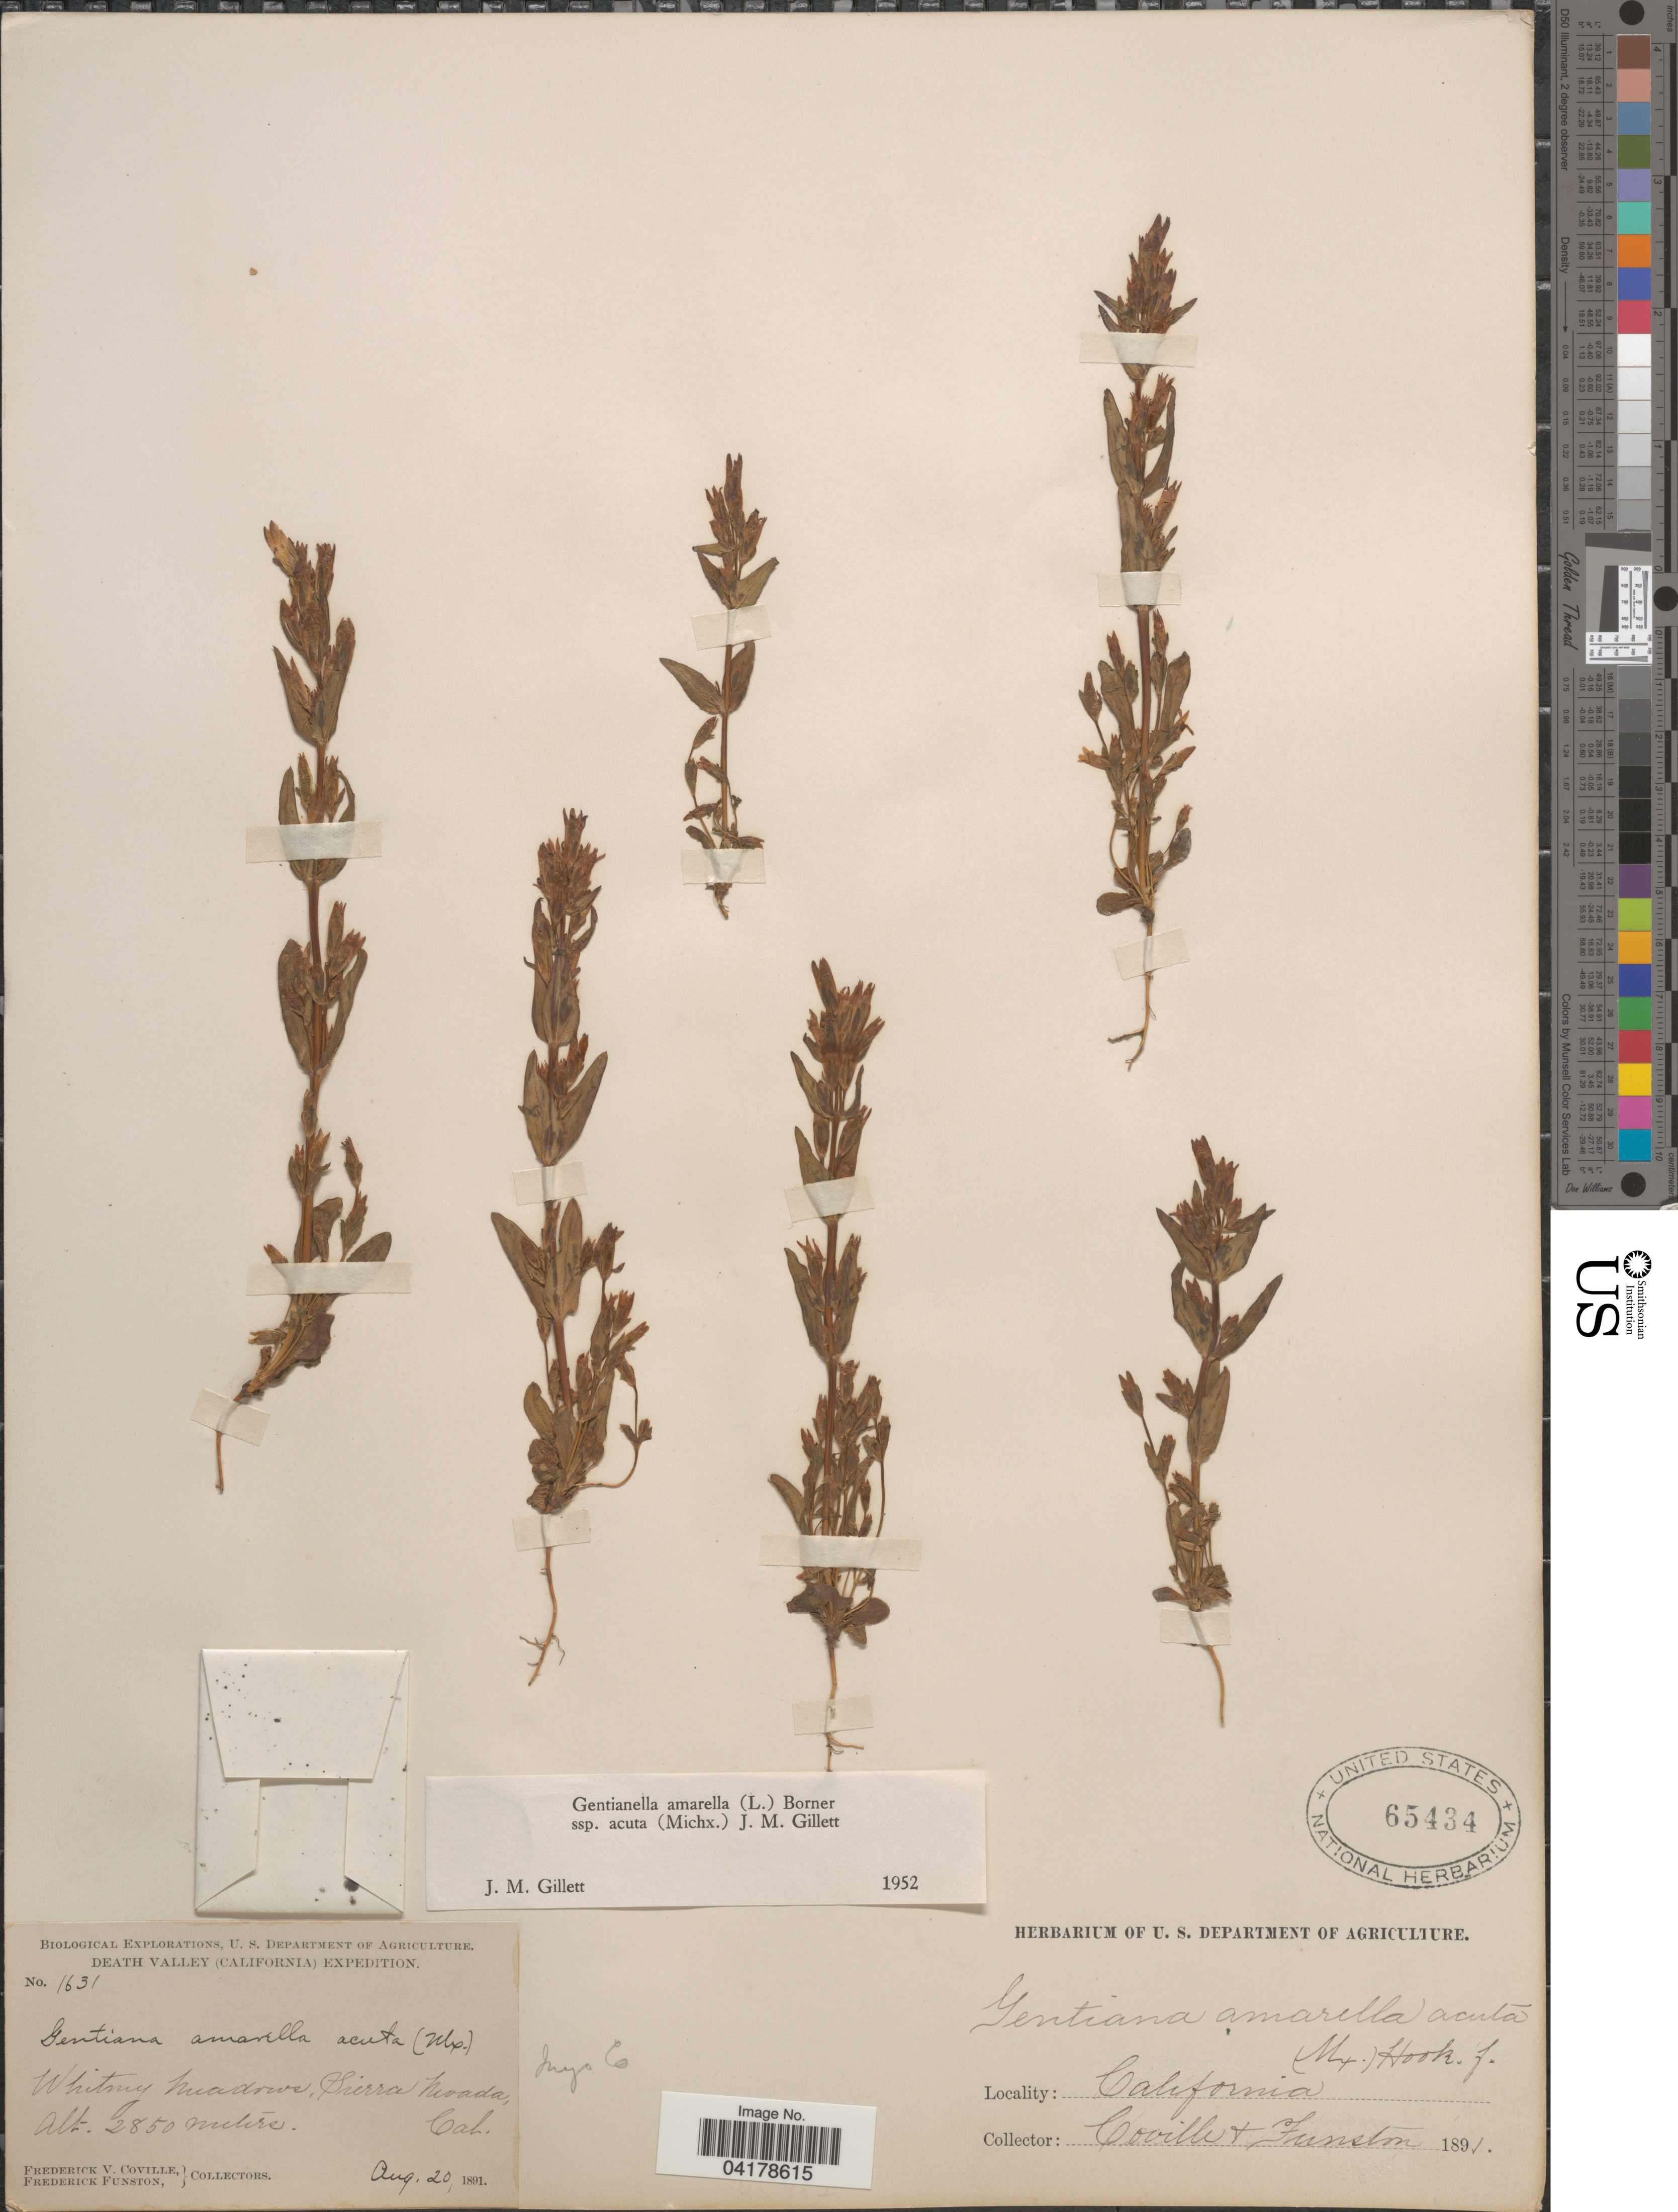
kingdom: Plantae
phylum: Tracheophyta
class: Magnoliopsida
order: Gentianales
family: Gentianaceae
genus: Gentianella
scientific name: Gentianella amarella subsp. acuta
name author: (Michx.) J.M. Gillett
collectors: F. V. Coville & F. Funston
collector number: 1631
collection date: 1891-08-20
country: United States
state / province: California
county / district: Inyo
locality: Biological Explorations. Death Valley (California) Expedition. Whitney Meadows, Sierra Nevada. Inyo Co.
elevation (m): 2850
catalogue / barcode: US 65434